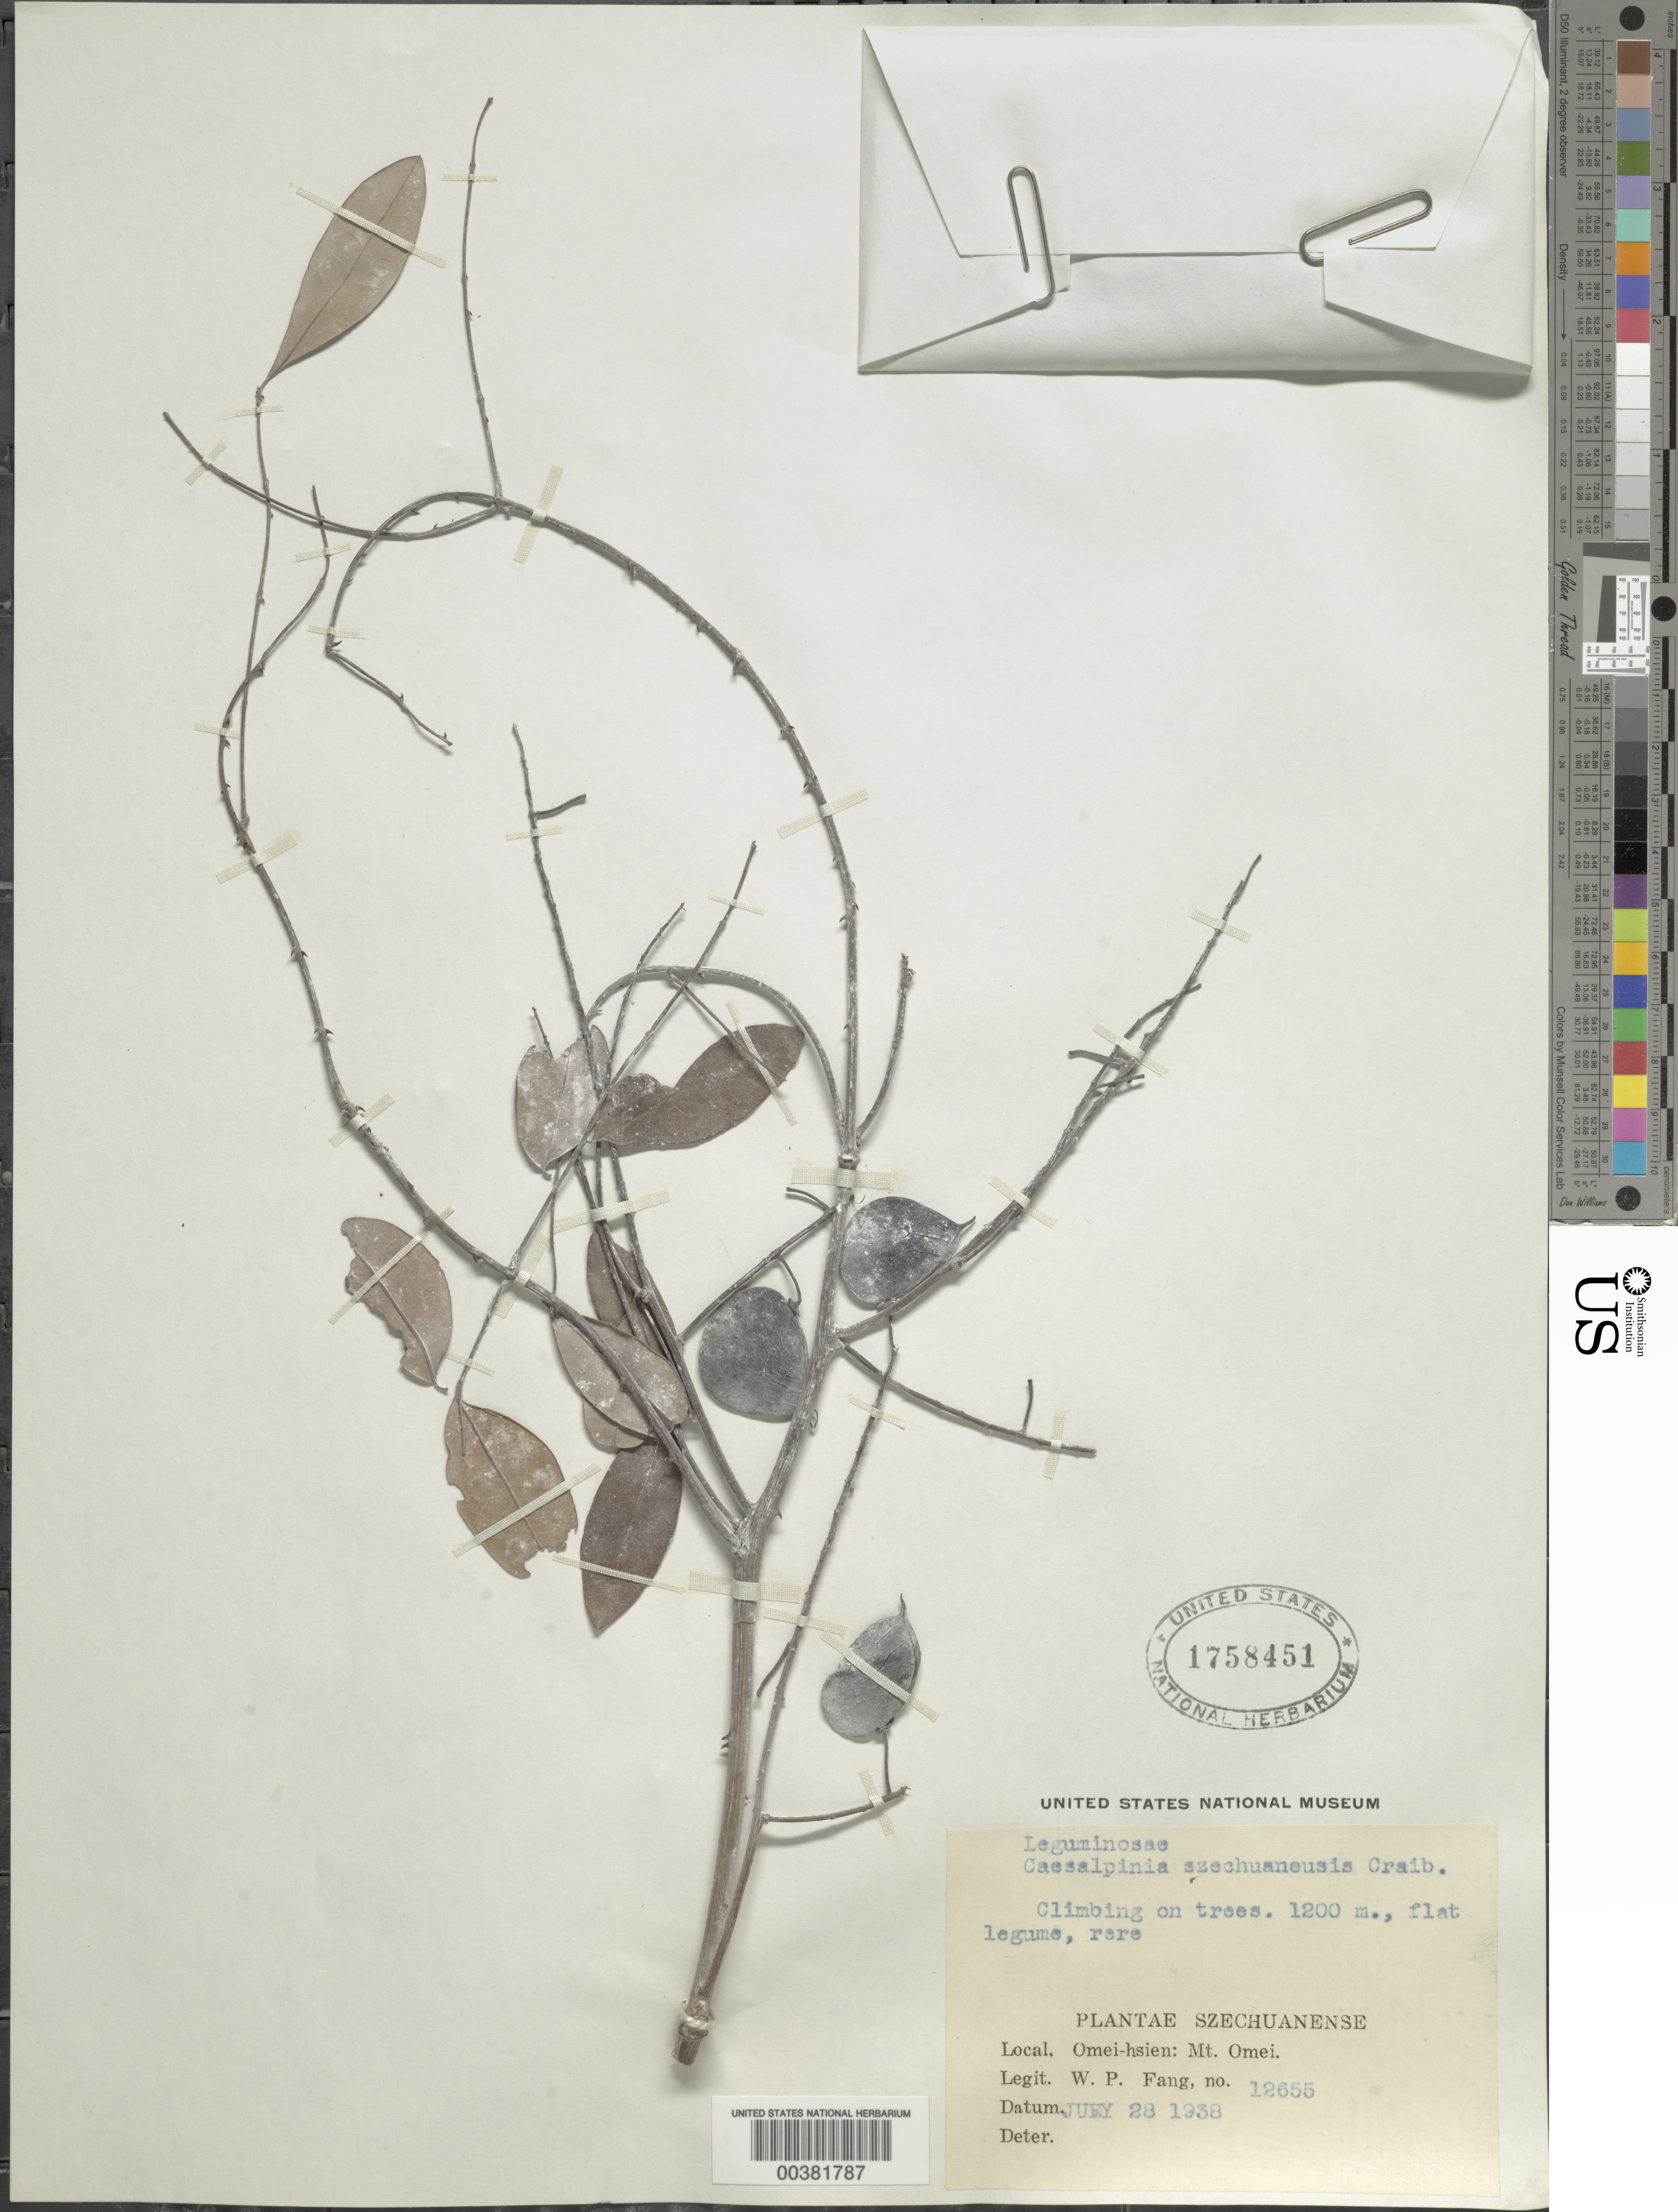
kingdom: Plantae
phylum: Tracheophyta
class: Magnoliopsida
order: Fabales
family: Fabaceae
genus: Ticanto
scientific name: Ticanto crista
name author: (L.) R. Clark & Gagnon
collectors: W. P. Fang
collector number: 12655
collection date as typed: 28 Jun 1938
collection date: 1938-06-28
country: China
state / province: Sichuan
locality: Omei-hsien: mt. omei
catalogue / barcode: US 1758451